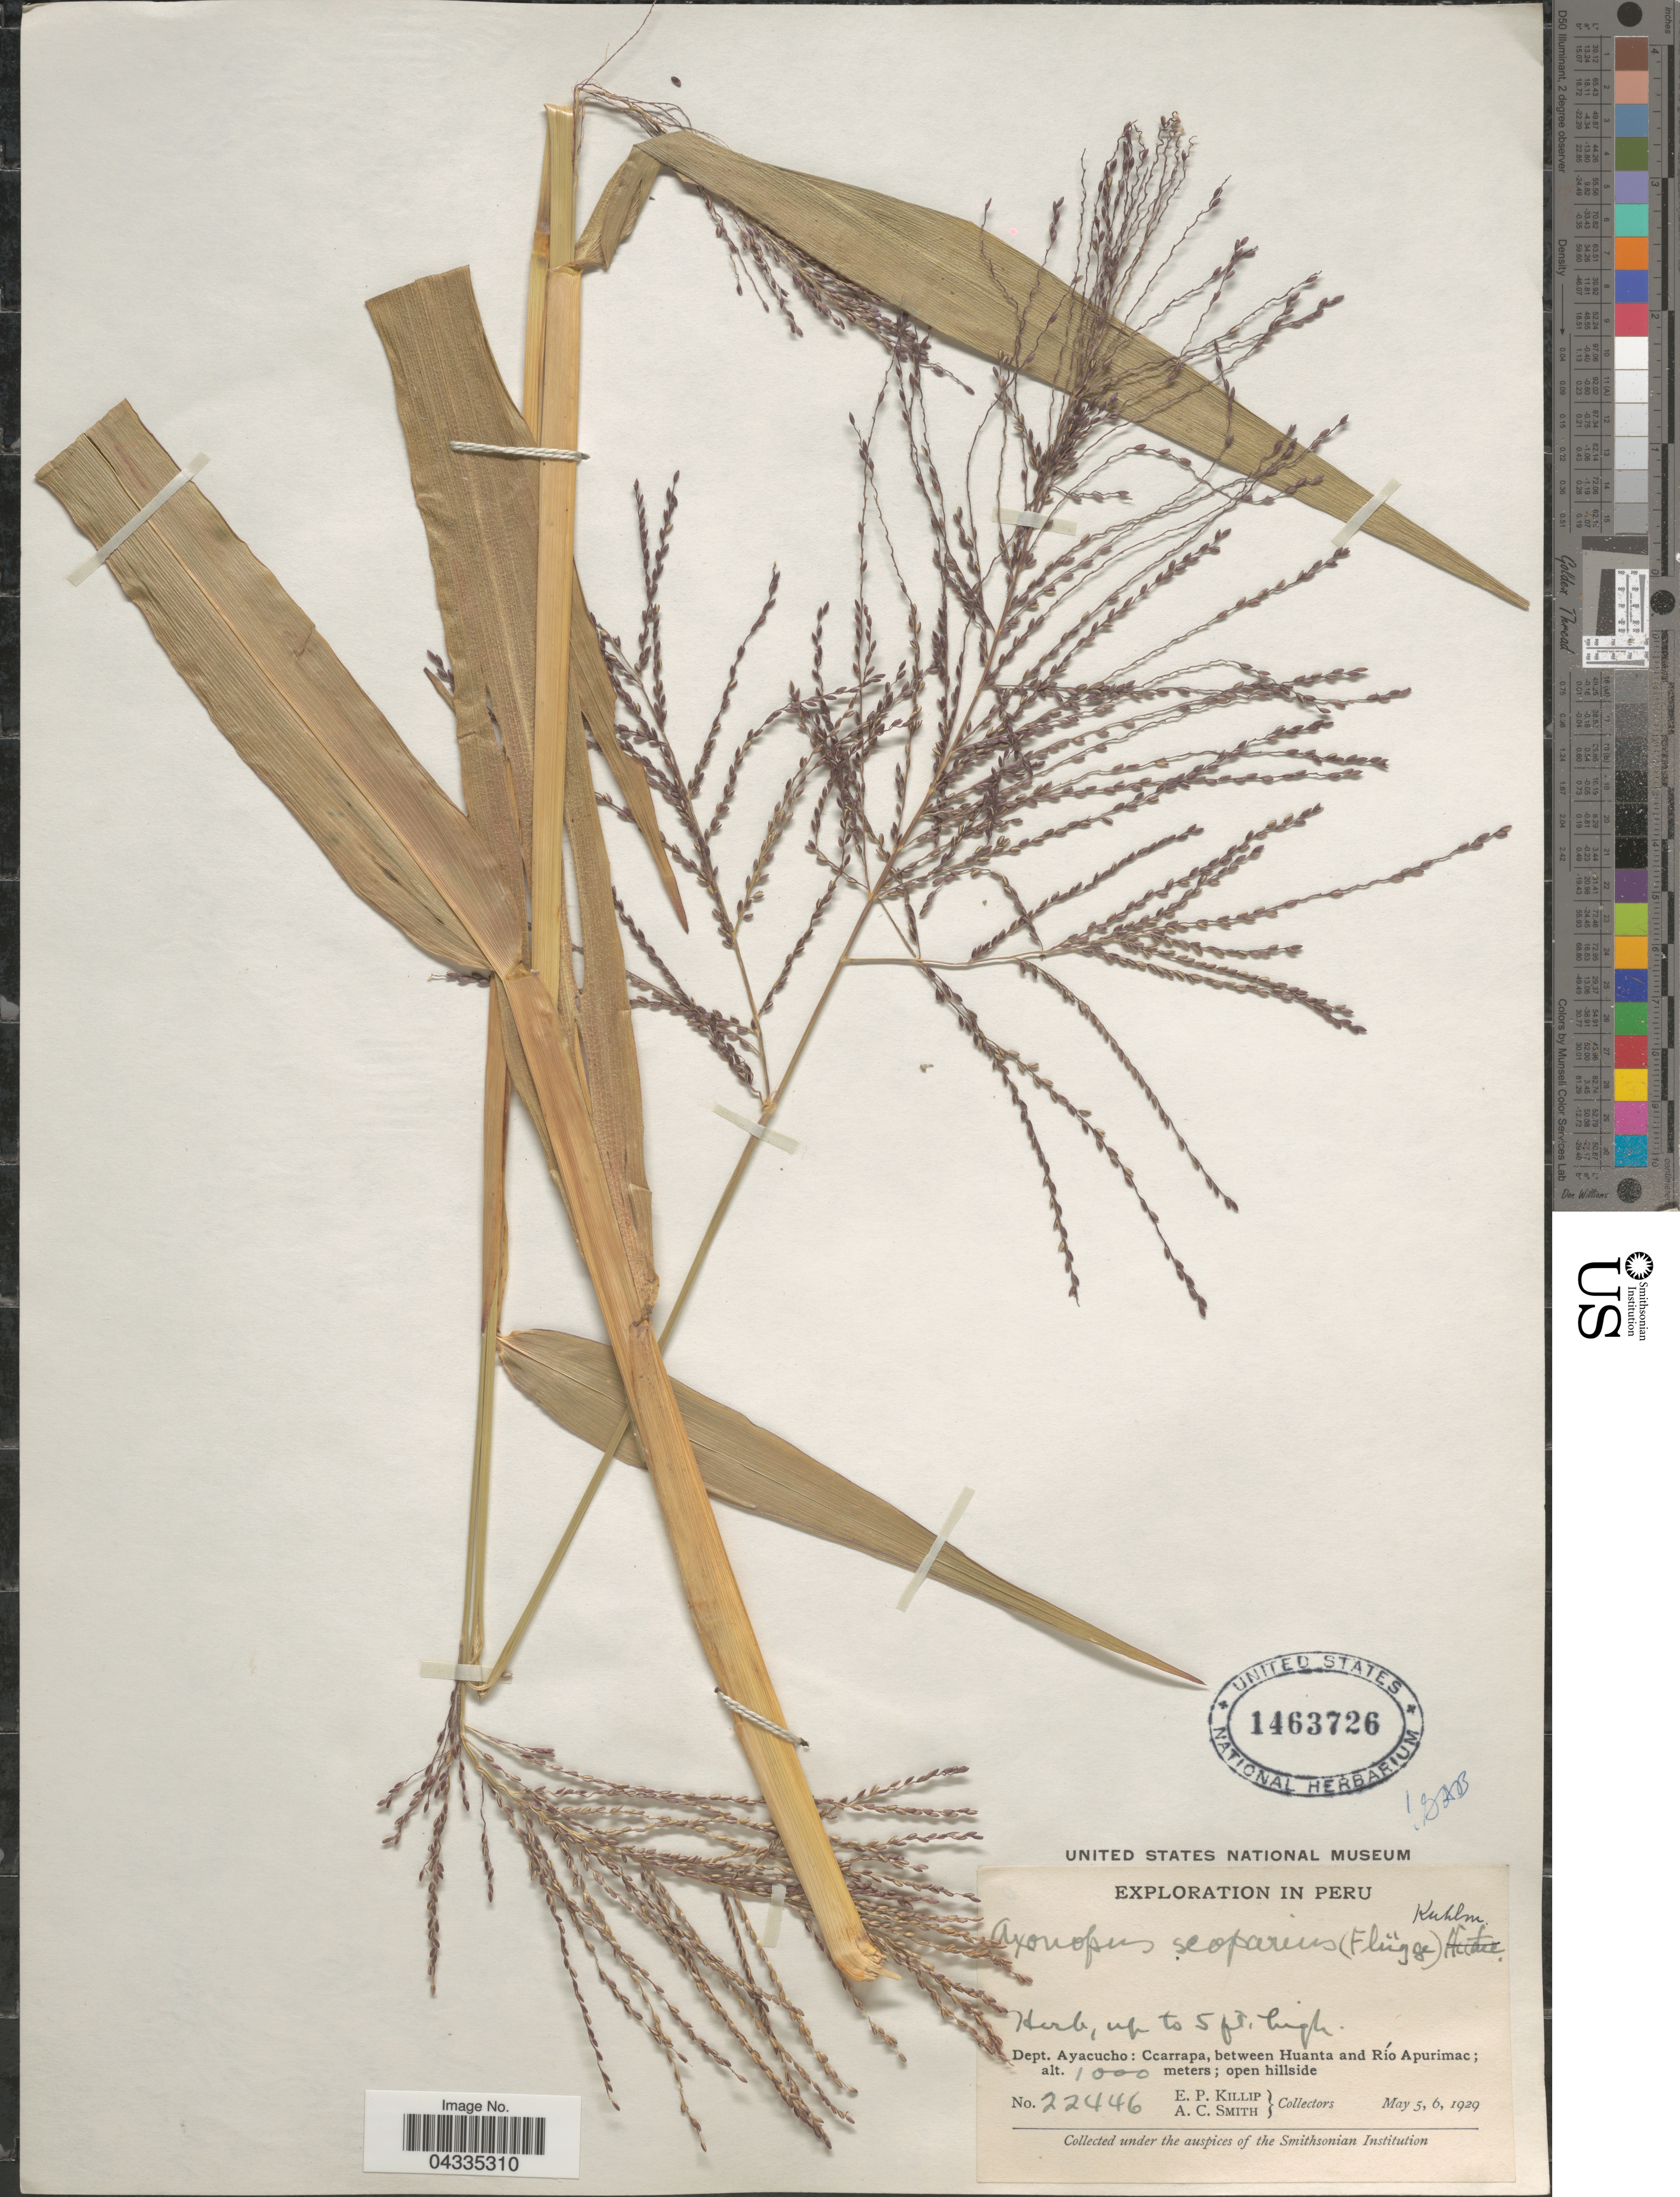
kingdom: Plantae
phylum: Tracheophyta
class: Liliopsida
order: Poales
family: Poaceae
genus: Axonopus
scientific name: Axonopus scoparius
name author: (Flüggé) Kuhlm.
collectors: E. P. Killip & A. C. Smith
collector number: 22446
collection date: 1929-05-05/1929-05-06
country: Peru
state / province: Ayacucho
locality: Exploration in Peru. Dept. Ayacucho: Ccarrapa, between Huanta and Río Apurimac; open hillside.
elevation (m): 1000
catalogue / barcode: US 1463726